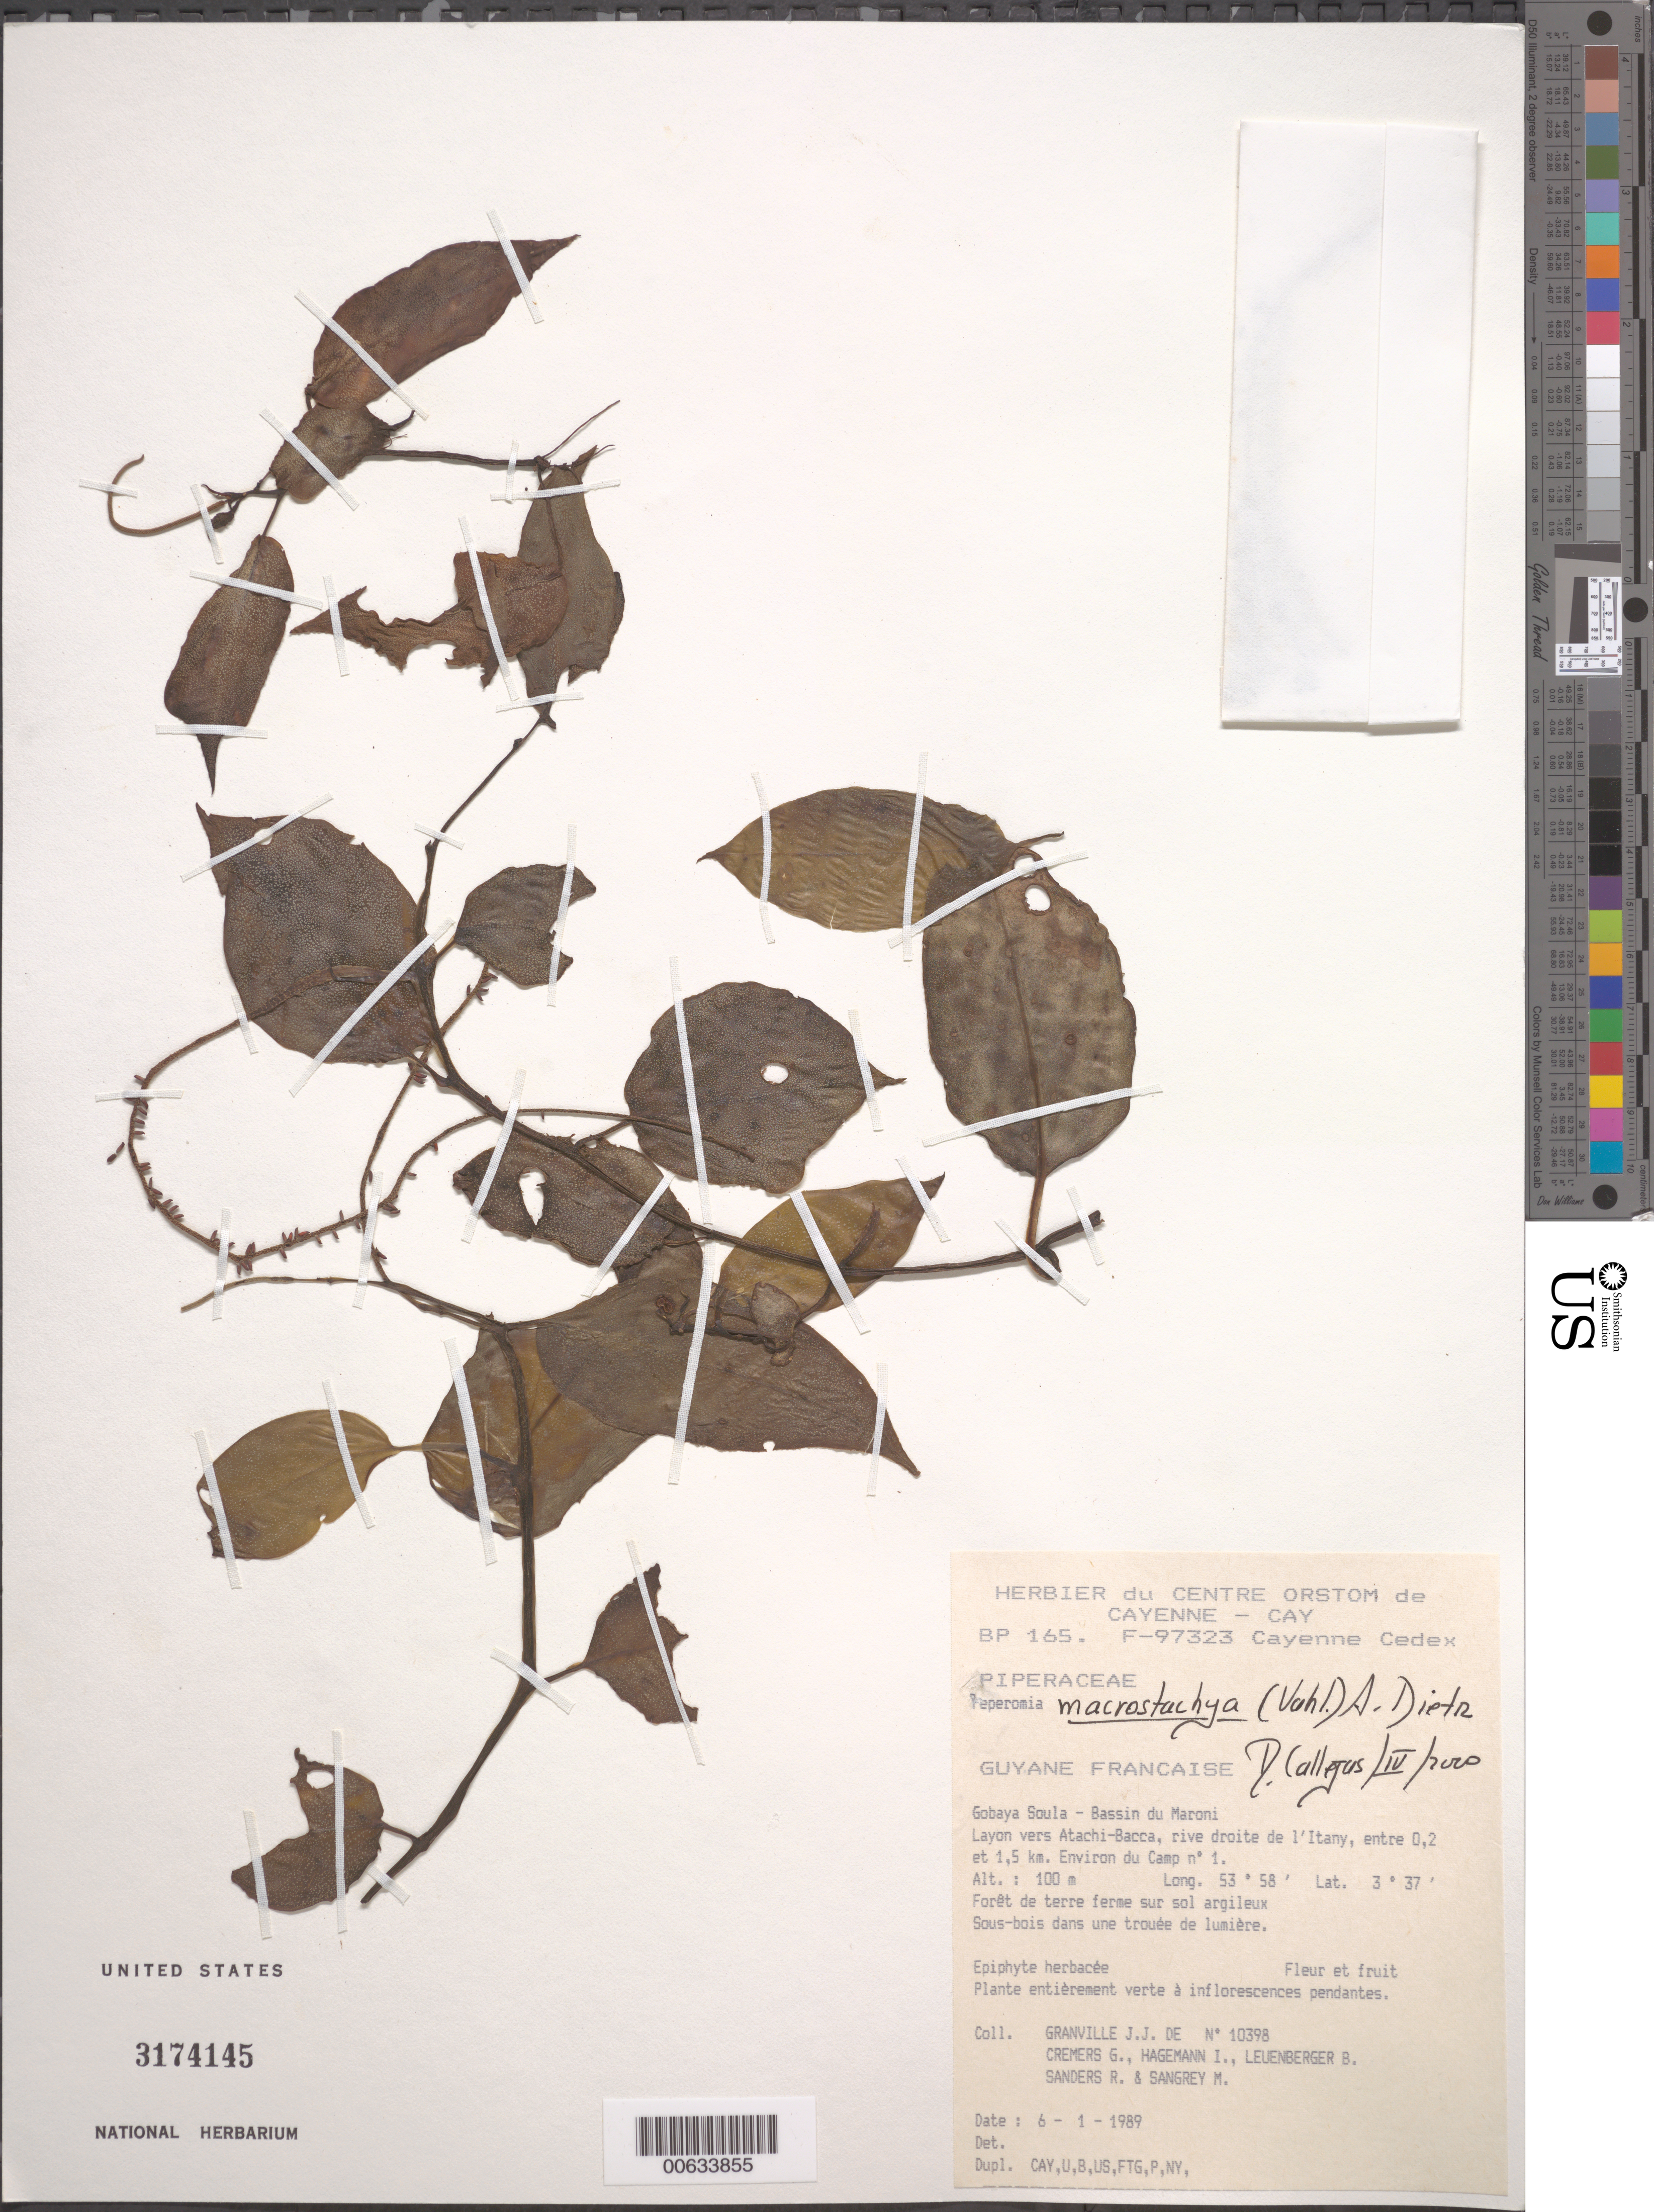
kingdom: Plantae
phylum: Tracheophyta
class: Magnoliopsida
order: Piperales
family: Piperaceae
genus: Peperomia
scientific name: Peperomia macrostachya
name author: (Vahl) A. Dietr.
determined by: Callejas, Ricardo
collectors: J.-J. de Granville, G. Cremers, J. Hagemann, B. E. Leuenberger & M. S. Sangrey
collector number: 10398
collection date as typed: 6-Jan-89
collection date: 1989-01-06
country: French Guiana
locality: Gobaya Soula, Bassin du Maroni, layon vers Monts Atachi-Bacca, rive droite de l'Itany, entre 0.2 et 1.5 km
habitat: Forêt de terre ferme sur sol argileux. Sous bois dans une trouée de lumiere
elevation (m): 100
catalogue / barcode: US 3174145